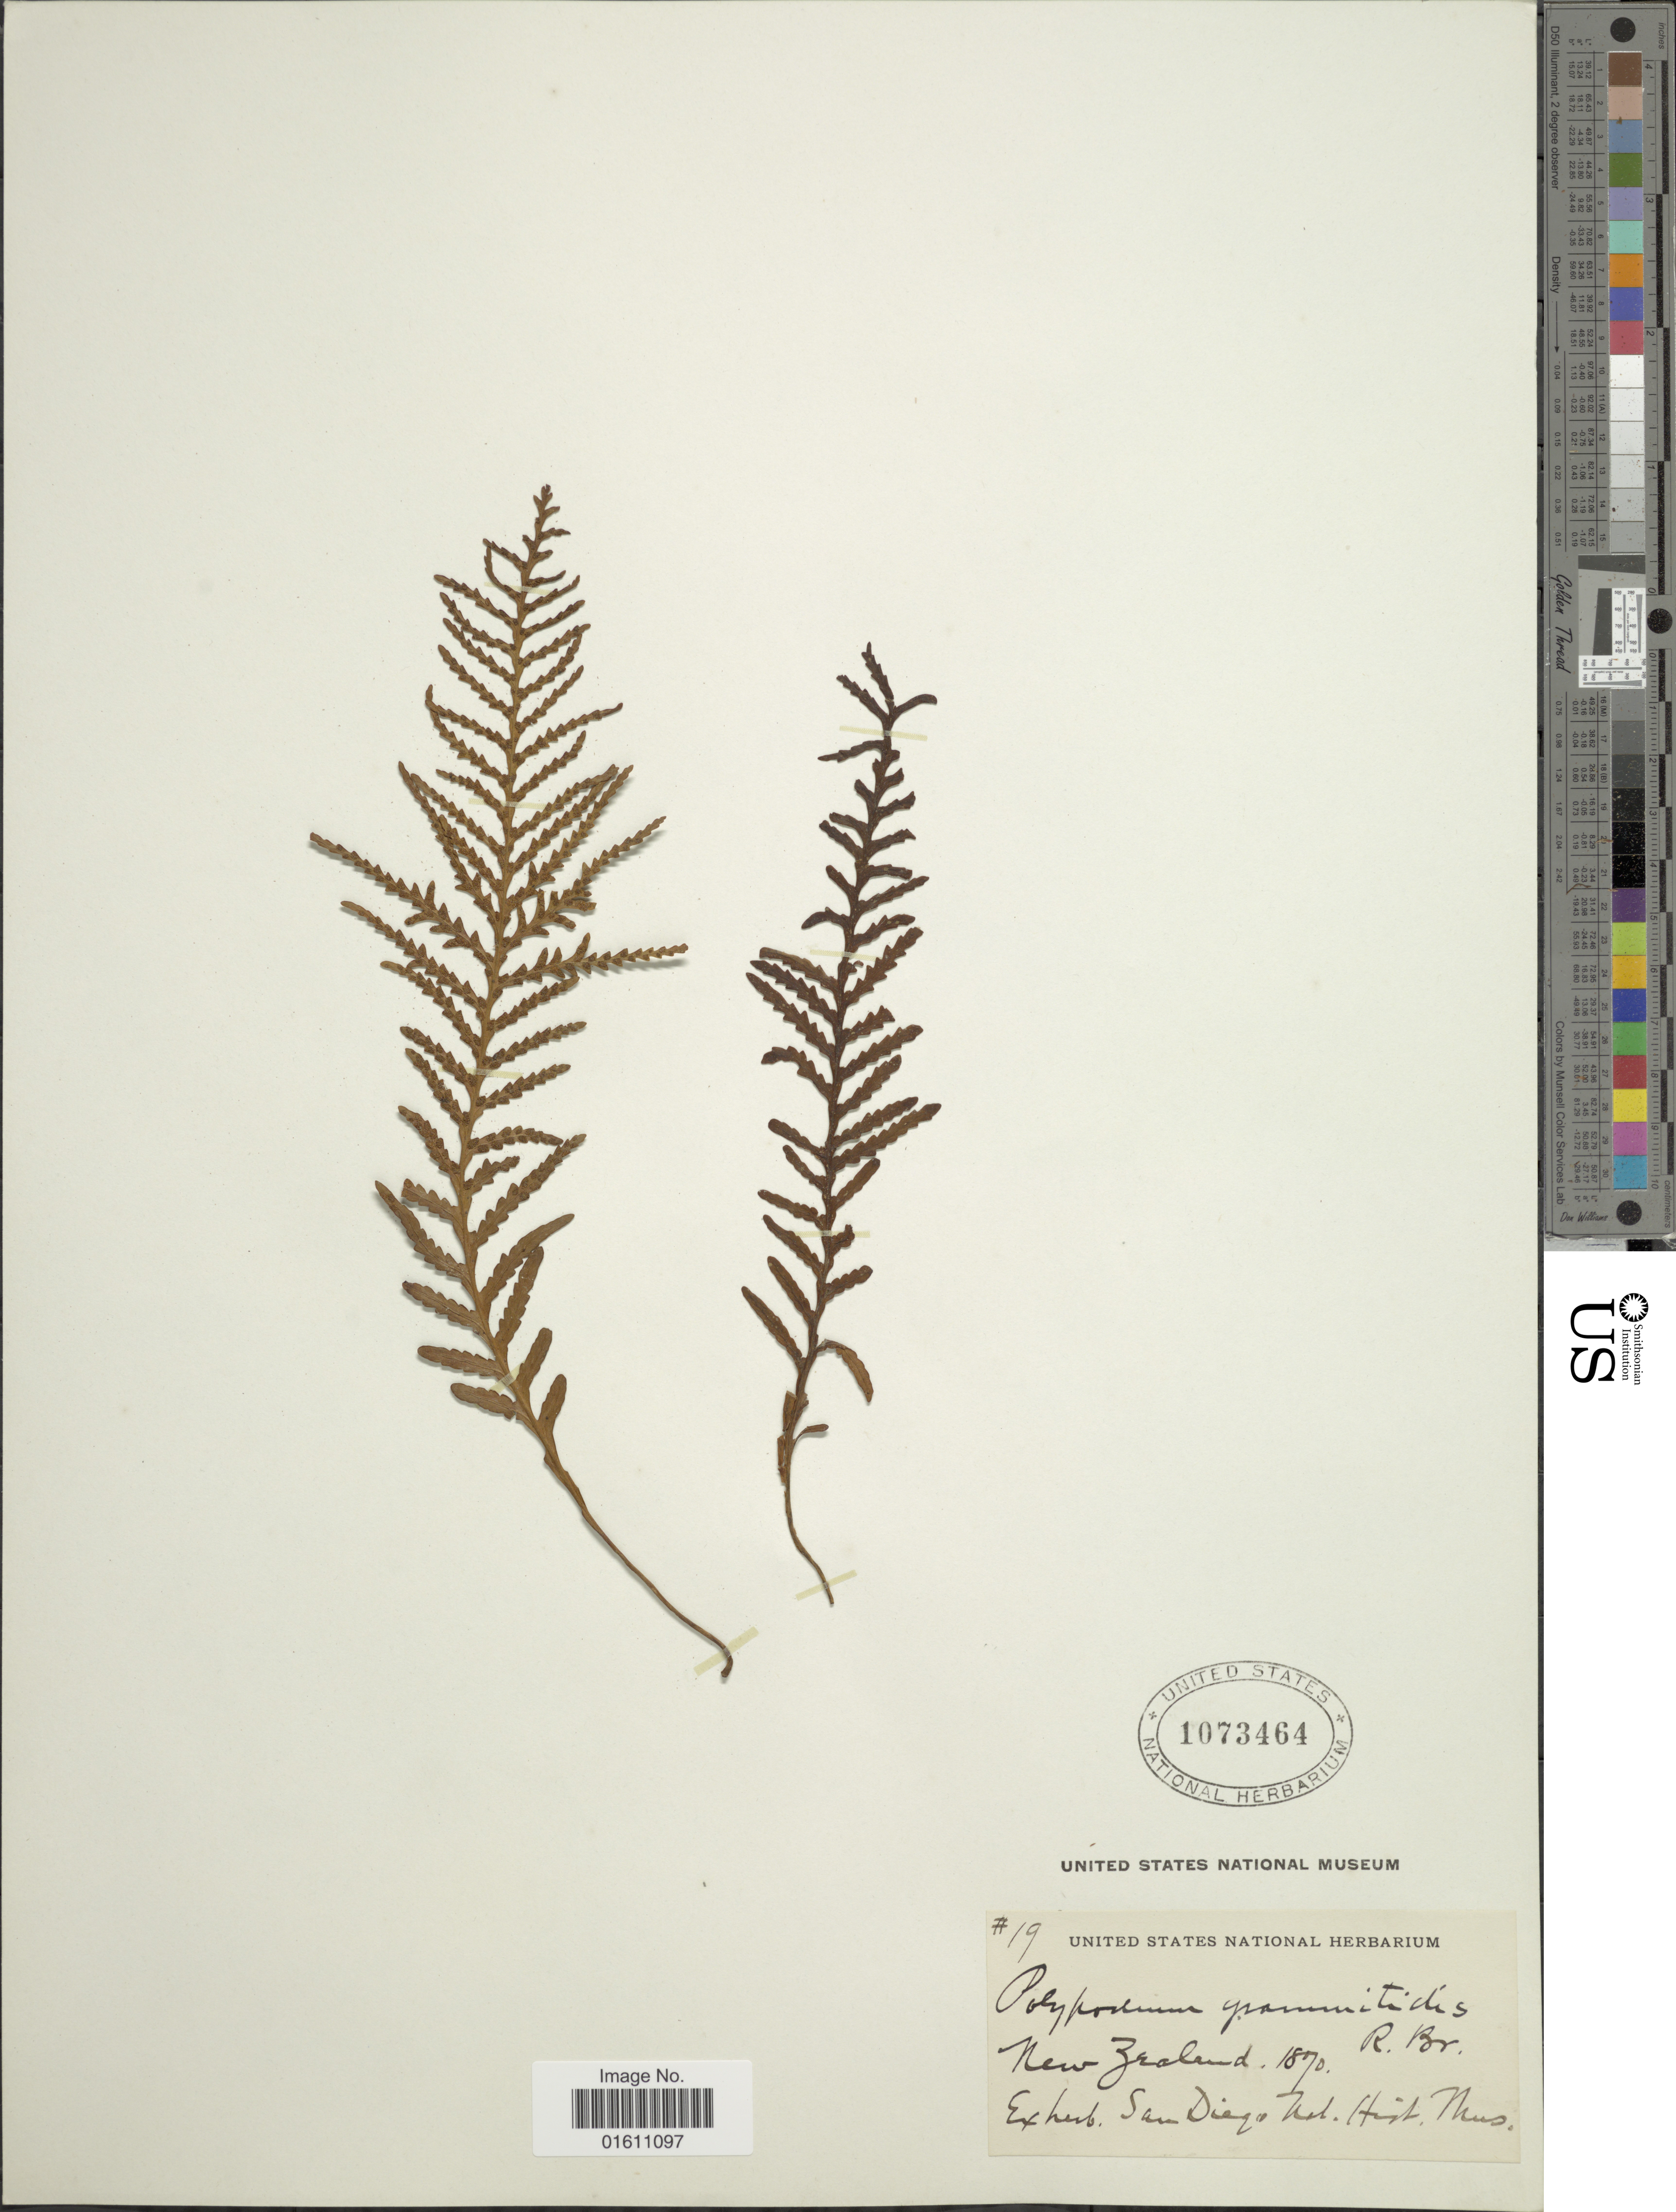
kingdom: Plantae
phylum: Tracheophyta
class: Polypodiopsida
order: Polypodiales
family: Polypodiaceae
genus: Notogrammitis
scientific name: Notogrammitis heterophylla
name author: (Labill.) Parris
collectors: ex herb. San Diego Nat Hist. Mus.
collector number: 19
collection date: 1890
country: New Zealand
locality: New Zealand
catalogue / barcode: US 1073464